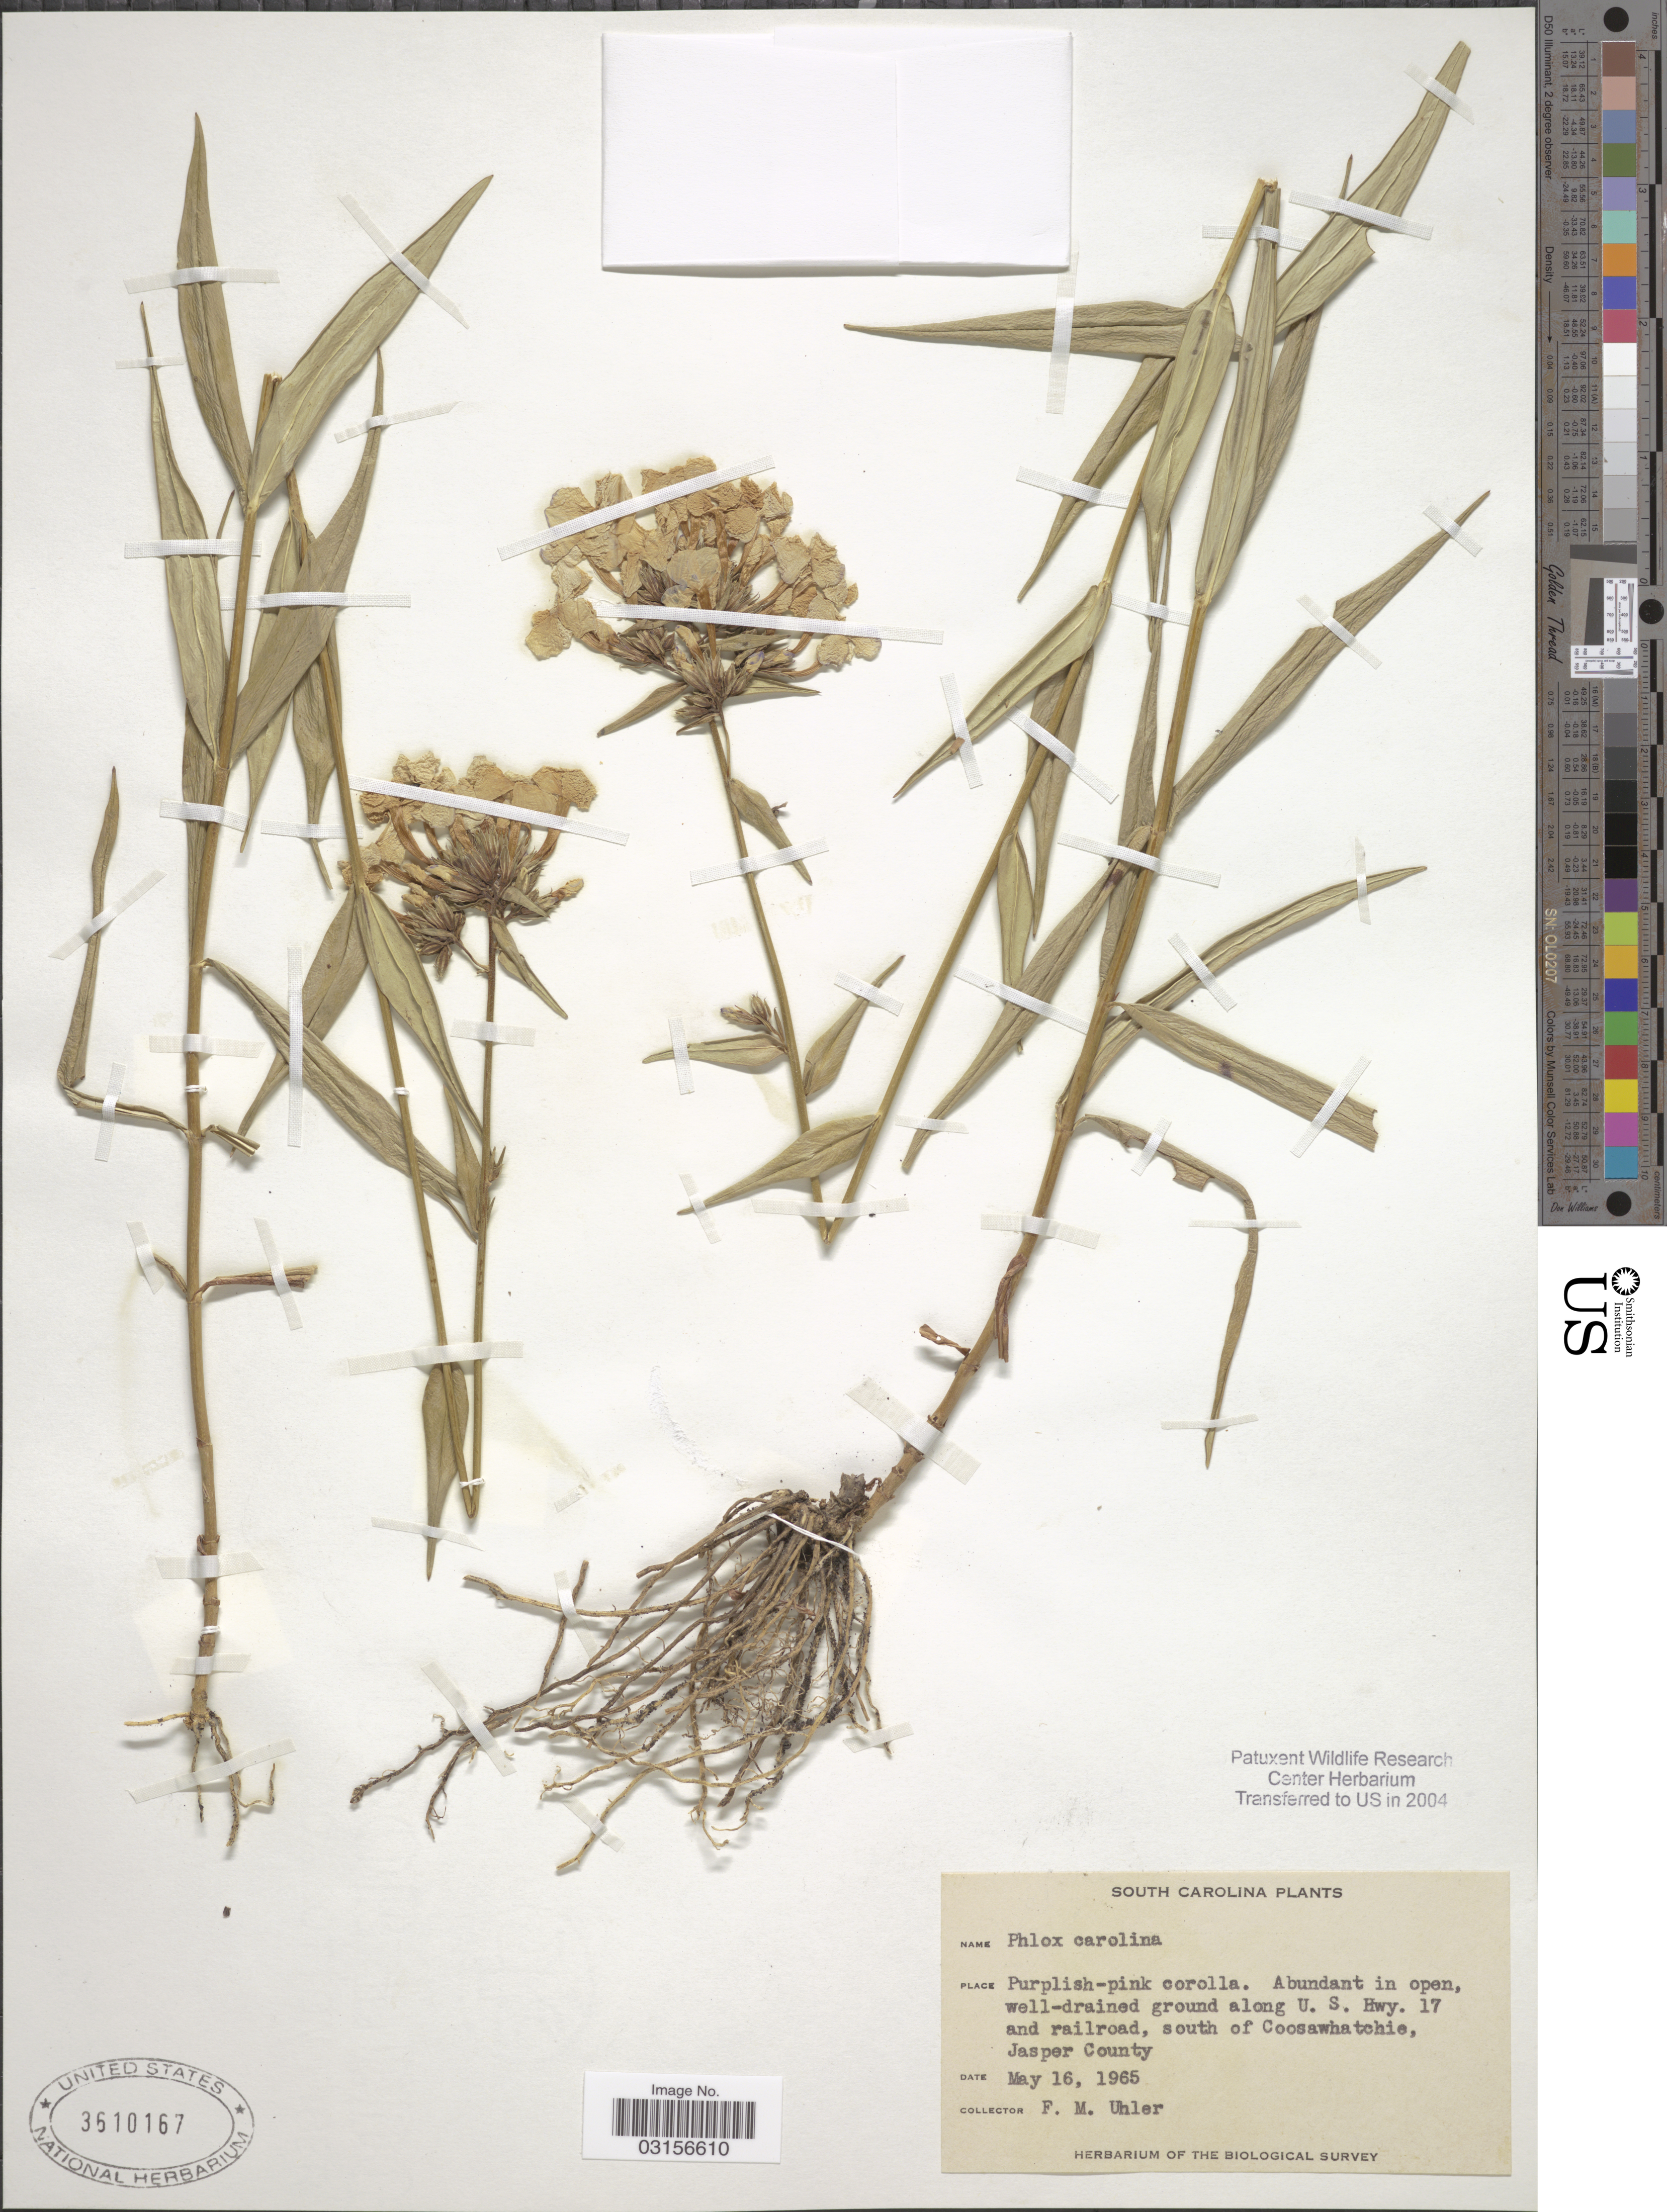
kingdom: Plantae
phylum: Tracheophyta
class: Magnoliopsida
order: Ericales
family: Polemoniaceae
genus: Phlox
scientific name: Phlox carolina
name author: L.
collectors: F. M. Uhler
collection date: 1965-05-16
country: United States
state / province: South Carolina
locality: Along U. S. Hwy. 17 and railroad, south of Coosawhatchie, Jasper County.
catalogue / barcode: US 3610167